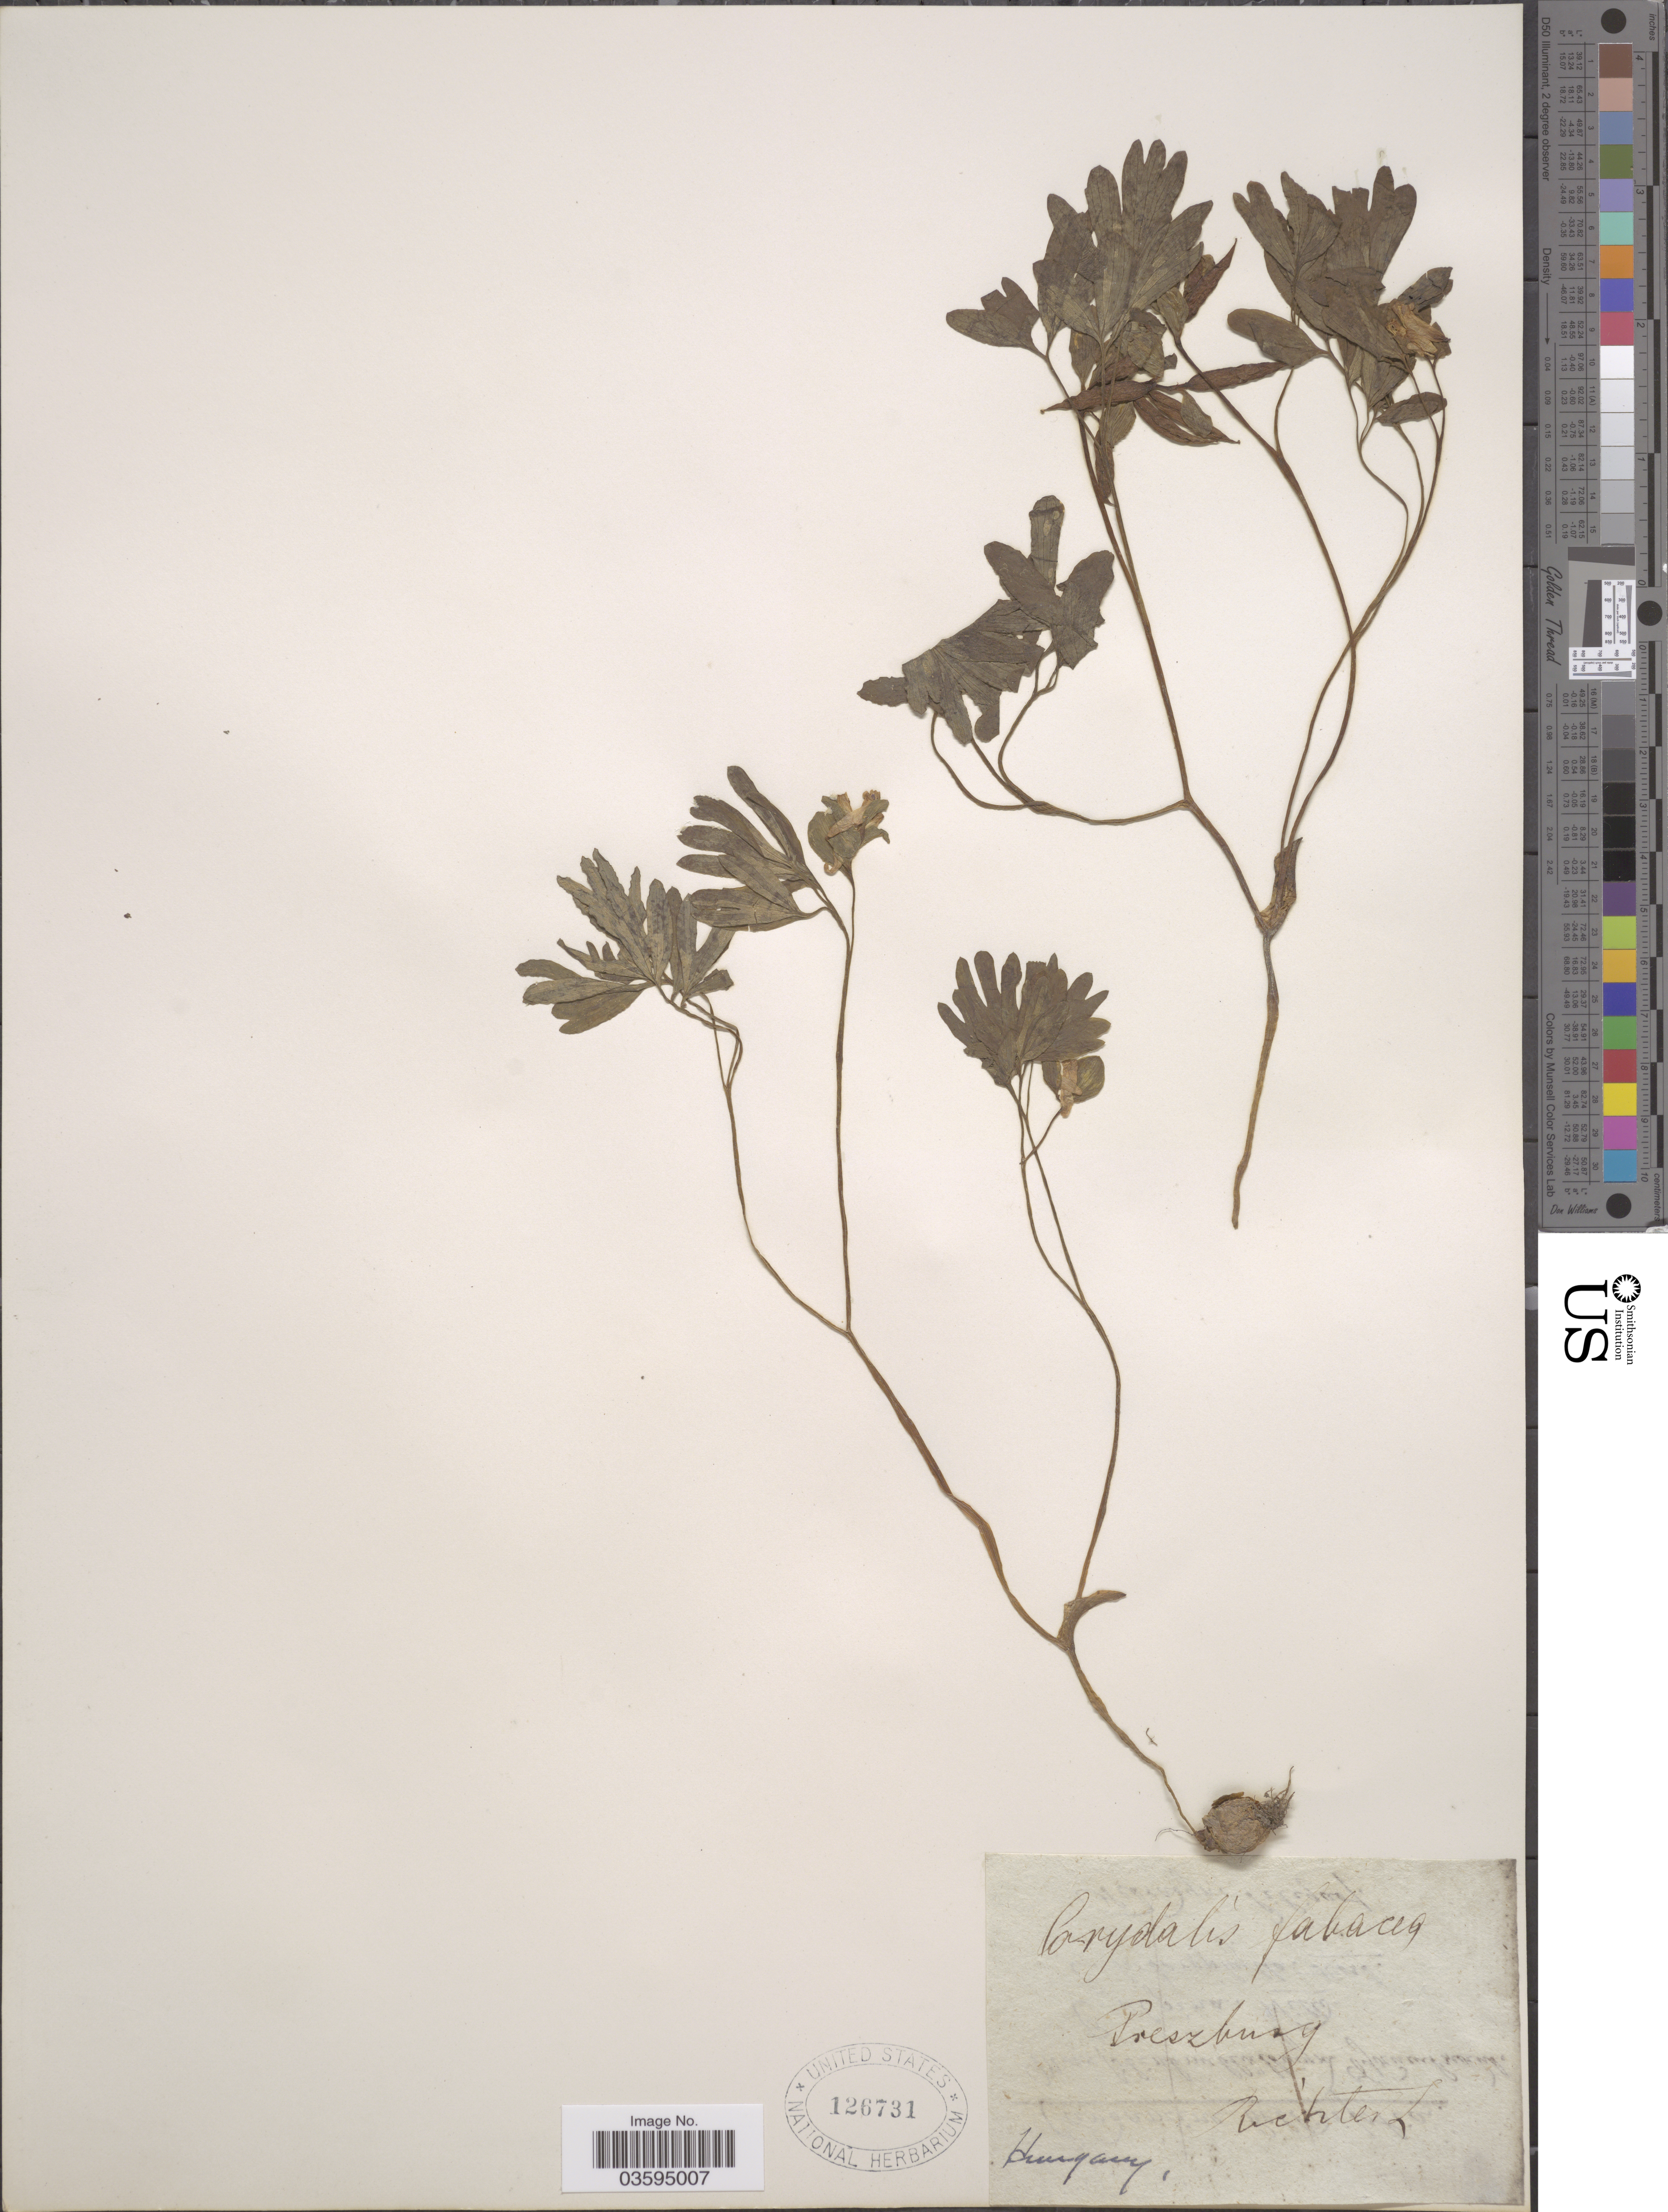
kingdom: Plantae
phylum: Tracheophyta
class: Magnoliopsida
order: Ranunculales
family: Papaveraceae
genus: Corydalis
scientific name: Corydalis fabacea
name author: (Retz.) Pers.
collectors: -- Richter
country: Hungary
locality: Preszburg.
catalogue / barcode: US 126731